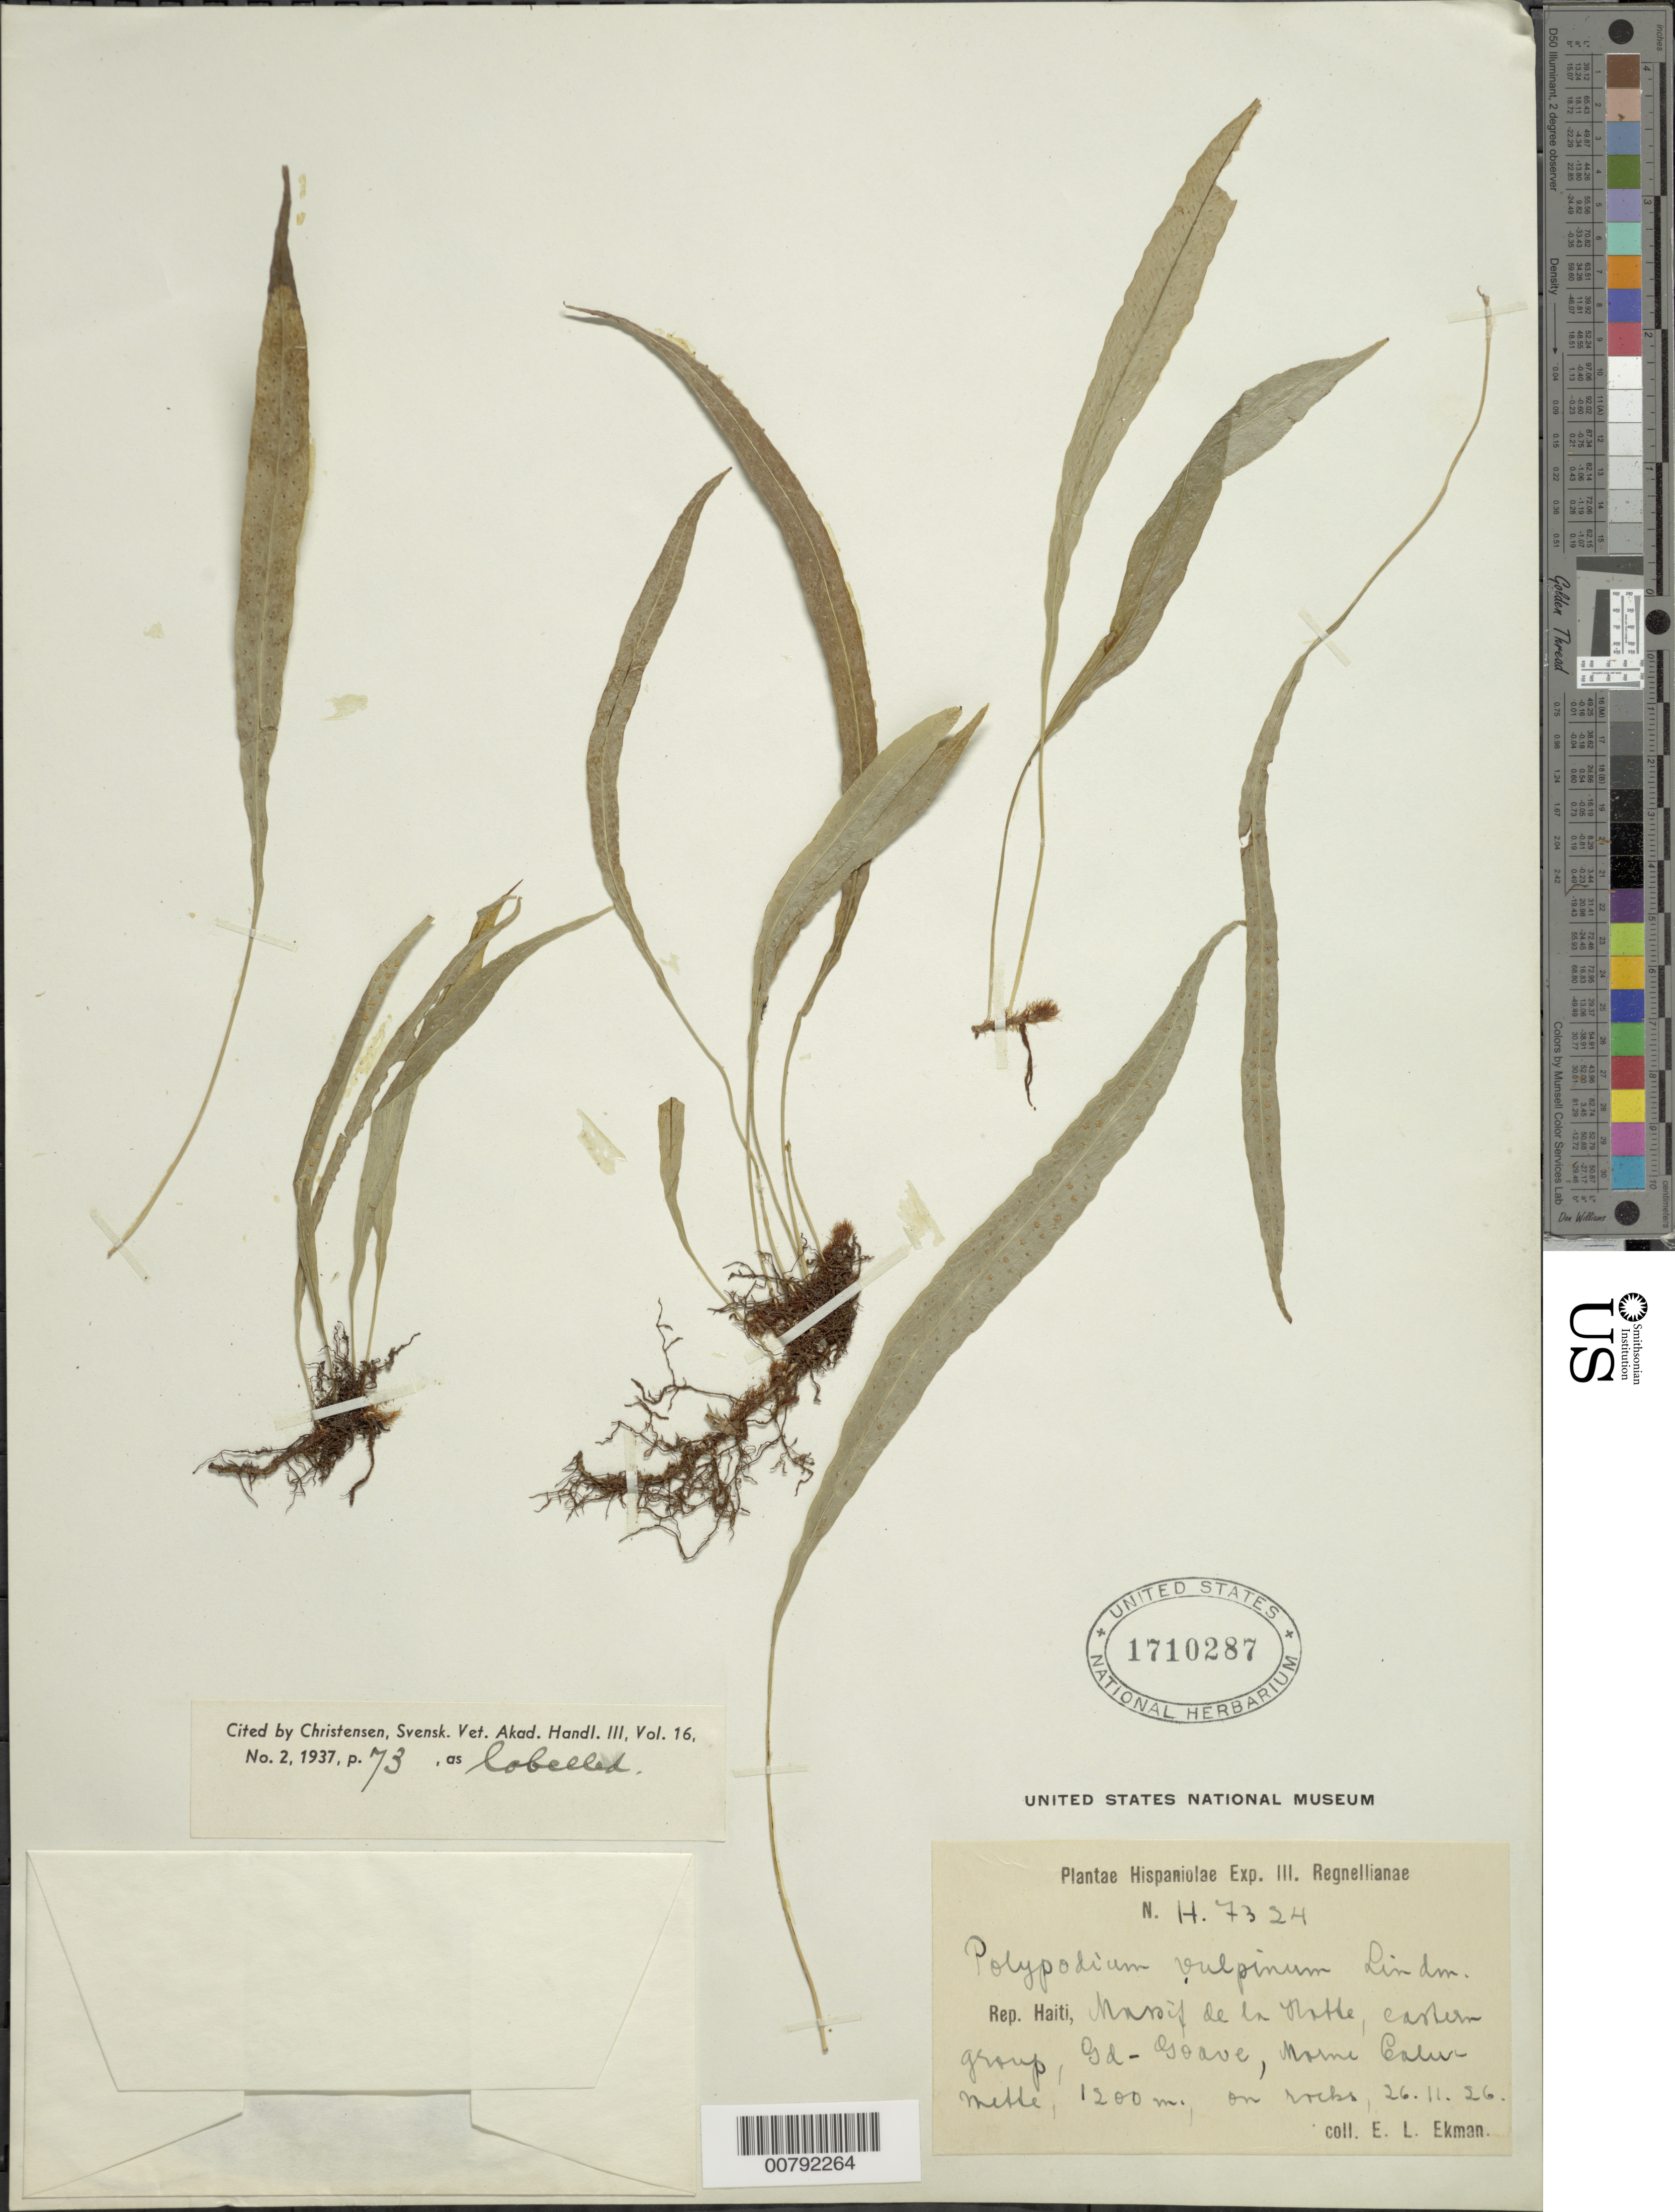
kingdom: Plantae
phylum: Tracheophyta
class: Polypodiopsida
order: Polypodiales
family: Polypodiaceae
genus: Campyloneurum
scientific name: Campyloneurum vulpinum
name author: (Lindm.) Ching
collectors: E. L. Ekman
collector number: H 7324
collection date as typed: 26 Nov 1926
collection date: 1926-11-26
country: Haiti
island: Hispaniola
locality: Massif de la Hotte, E group, Gd-Goave, Morne Calumette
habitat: On rocks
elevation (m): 1200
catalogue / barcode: US 1710287